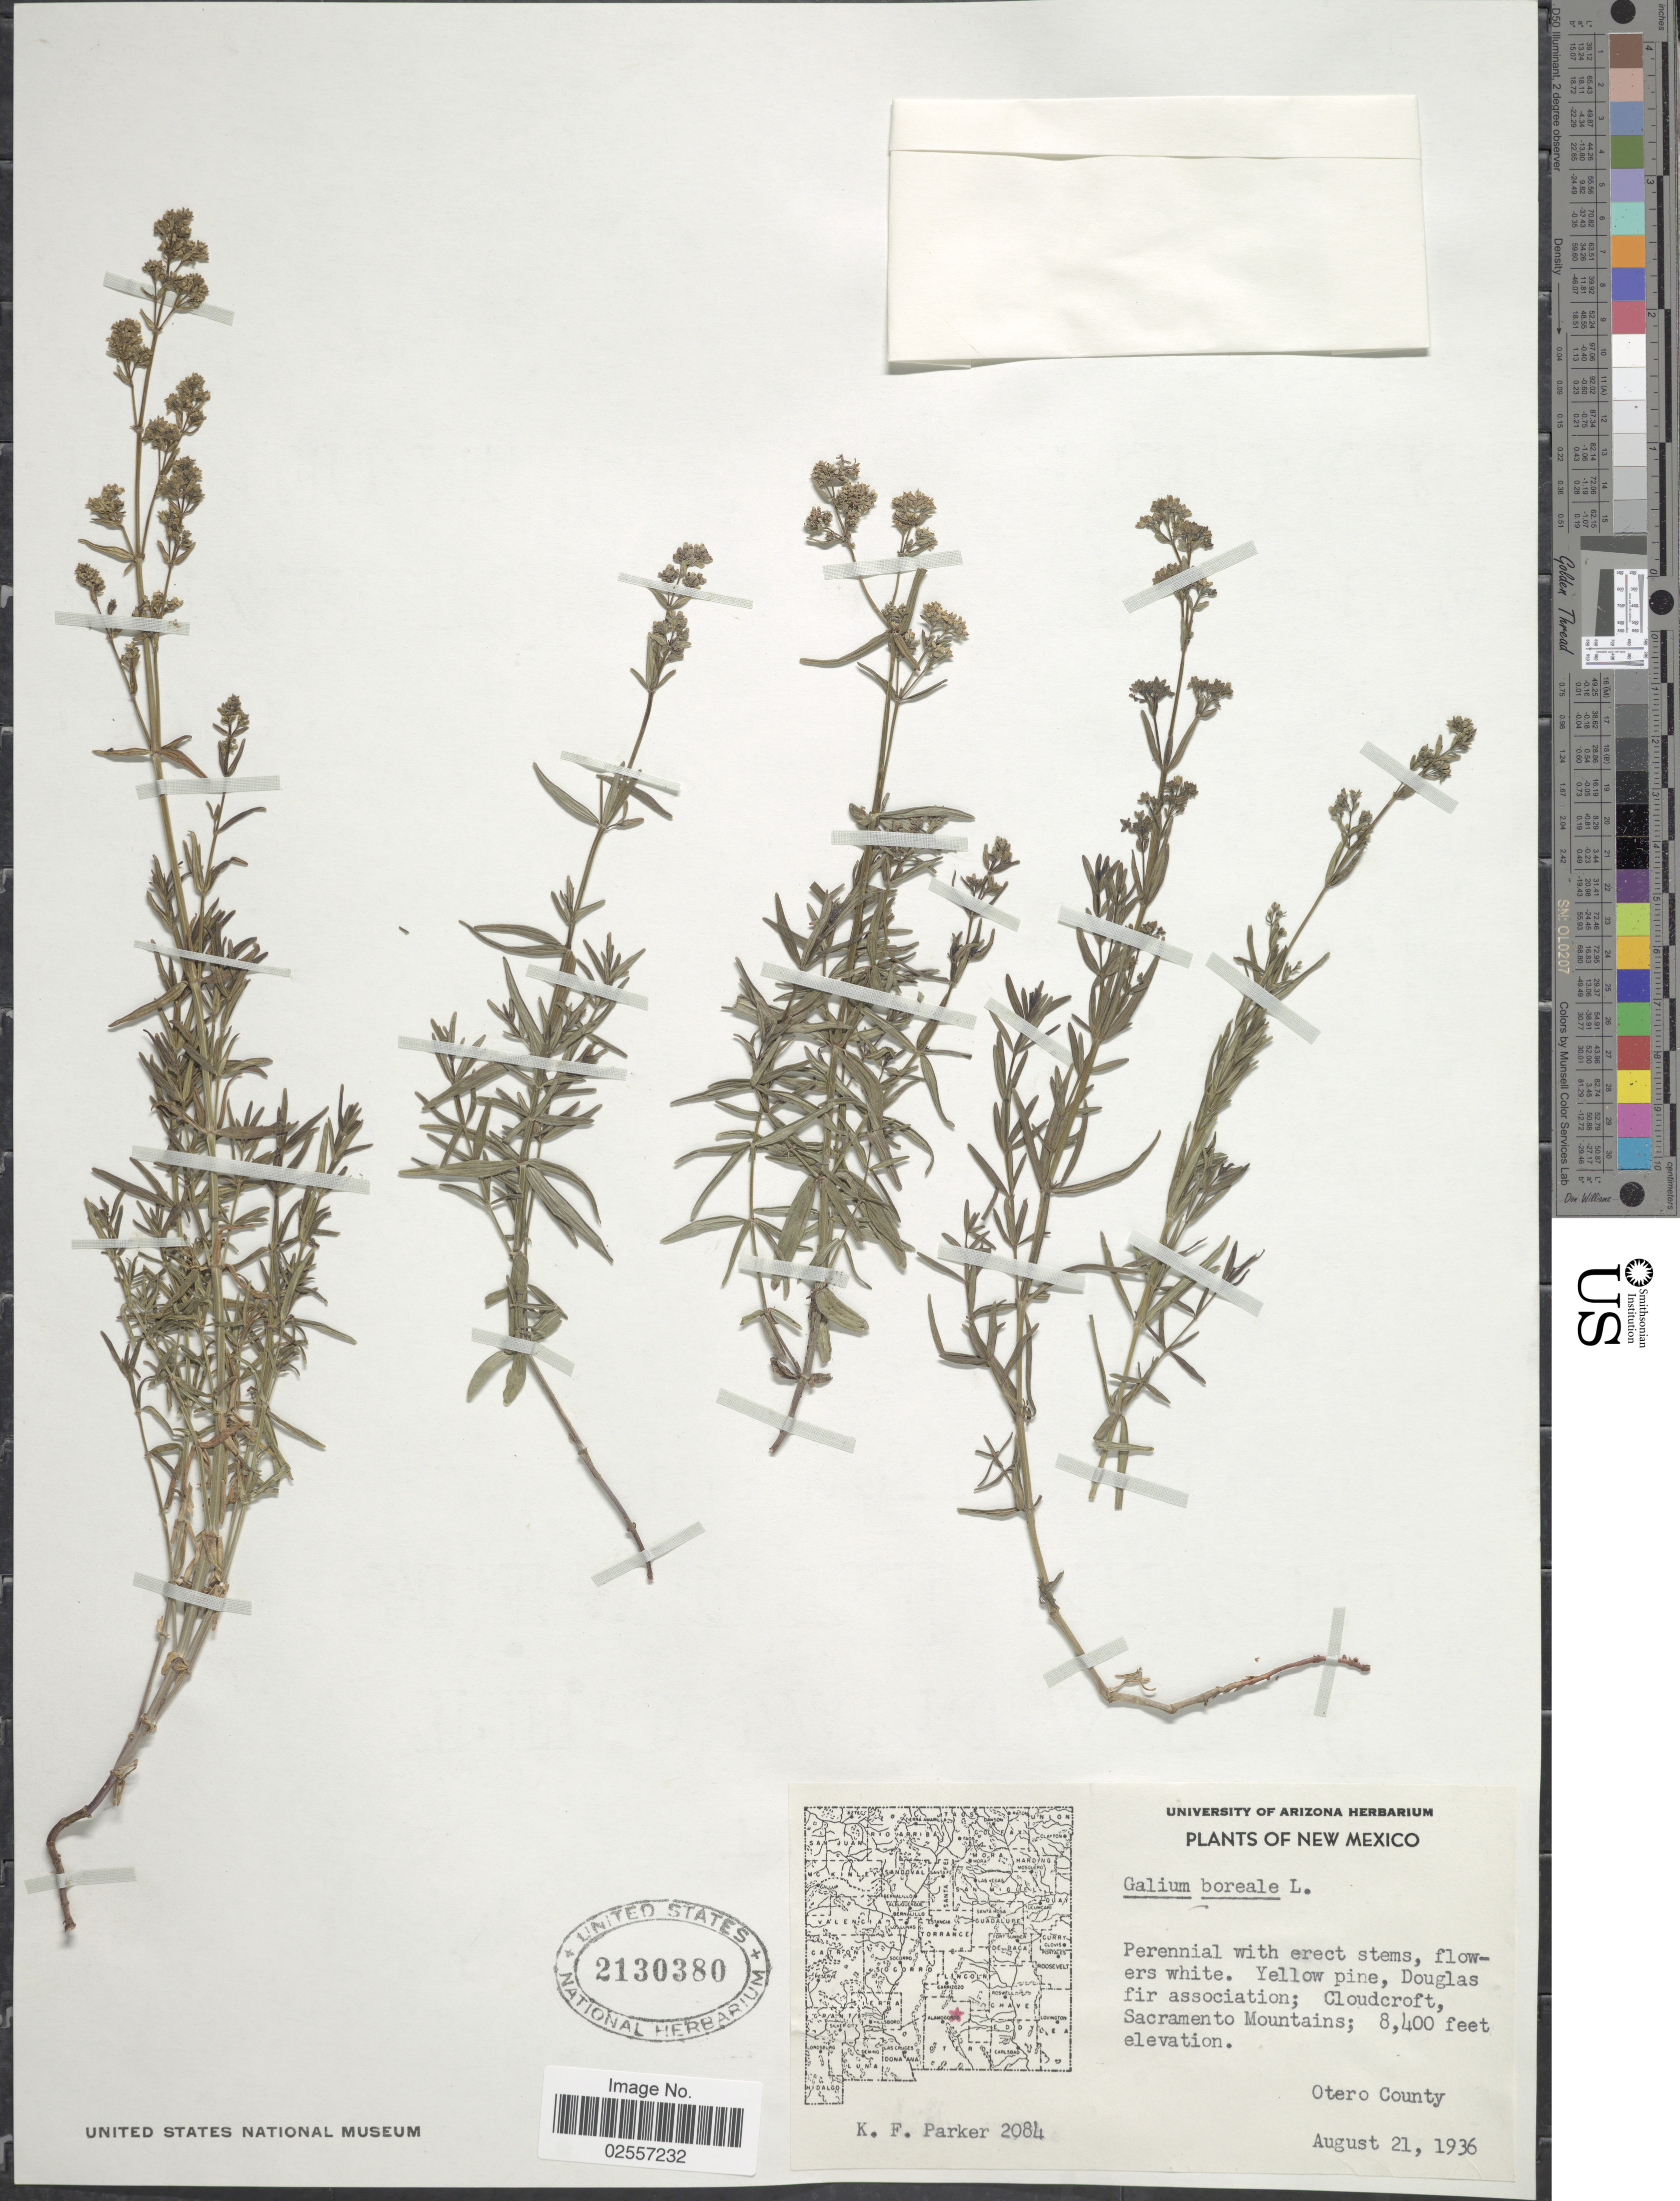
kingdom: Plantae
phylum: Tracheophyta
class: Magnoliopsida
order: Gentianales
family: Rubiaceae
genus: Galium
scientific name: Galium boreale L.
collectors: K. F. Parker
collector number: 2084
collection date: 1936-08-21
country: United States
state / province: New Mexico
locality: Cloudcroft, Sacramento Mountains. Otero County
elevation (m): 2560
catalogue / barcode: US 2130380